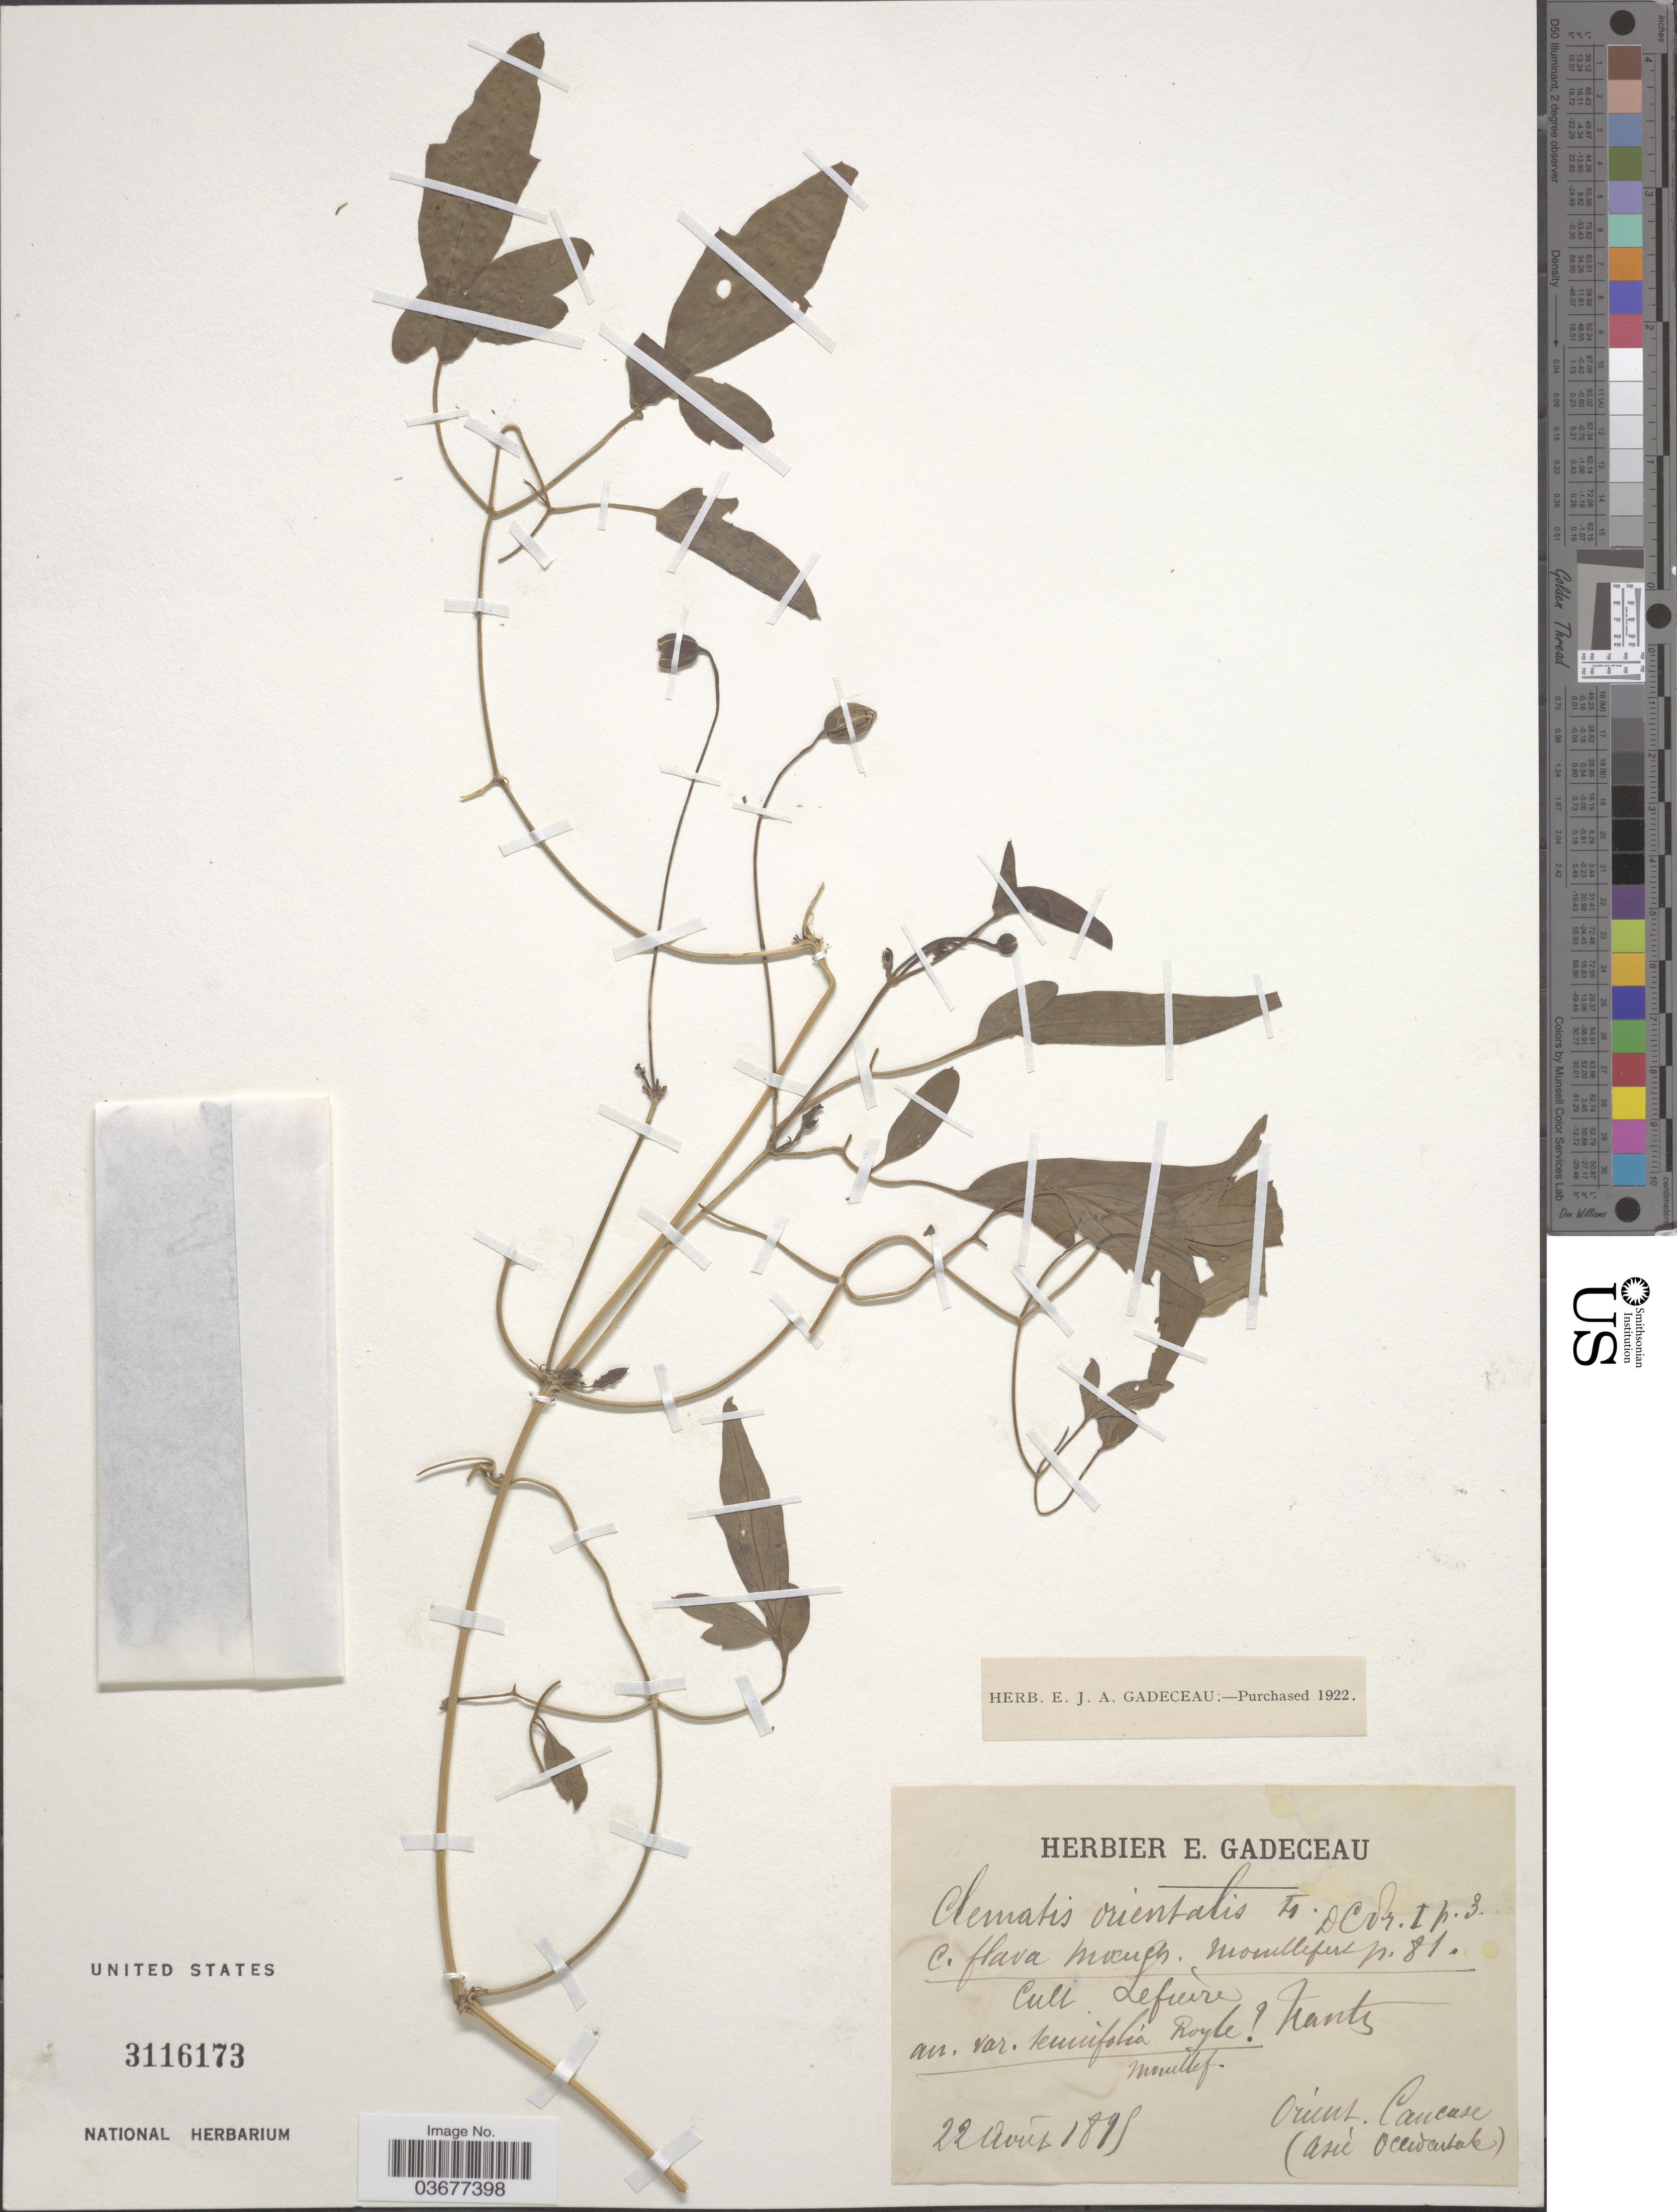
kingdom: Plantae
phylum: Tracheophyta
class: Magnoliopsida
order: Ranunculales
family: Ranunculaceae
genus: Clematis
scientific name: Clematis orientalis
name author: L.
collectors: Ex Herb. E. Gadeceau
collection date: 1899-08-22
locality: Orient. Caucase (Asie Occidentale).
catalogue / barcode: US 3116173